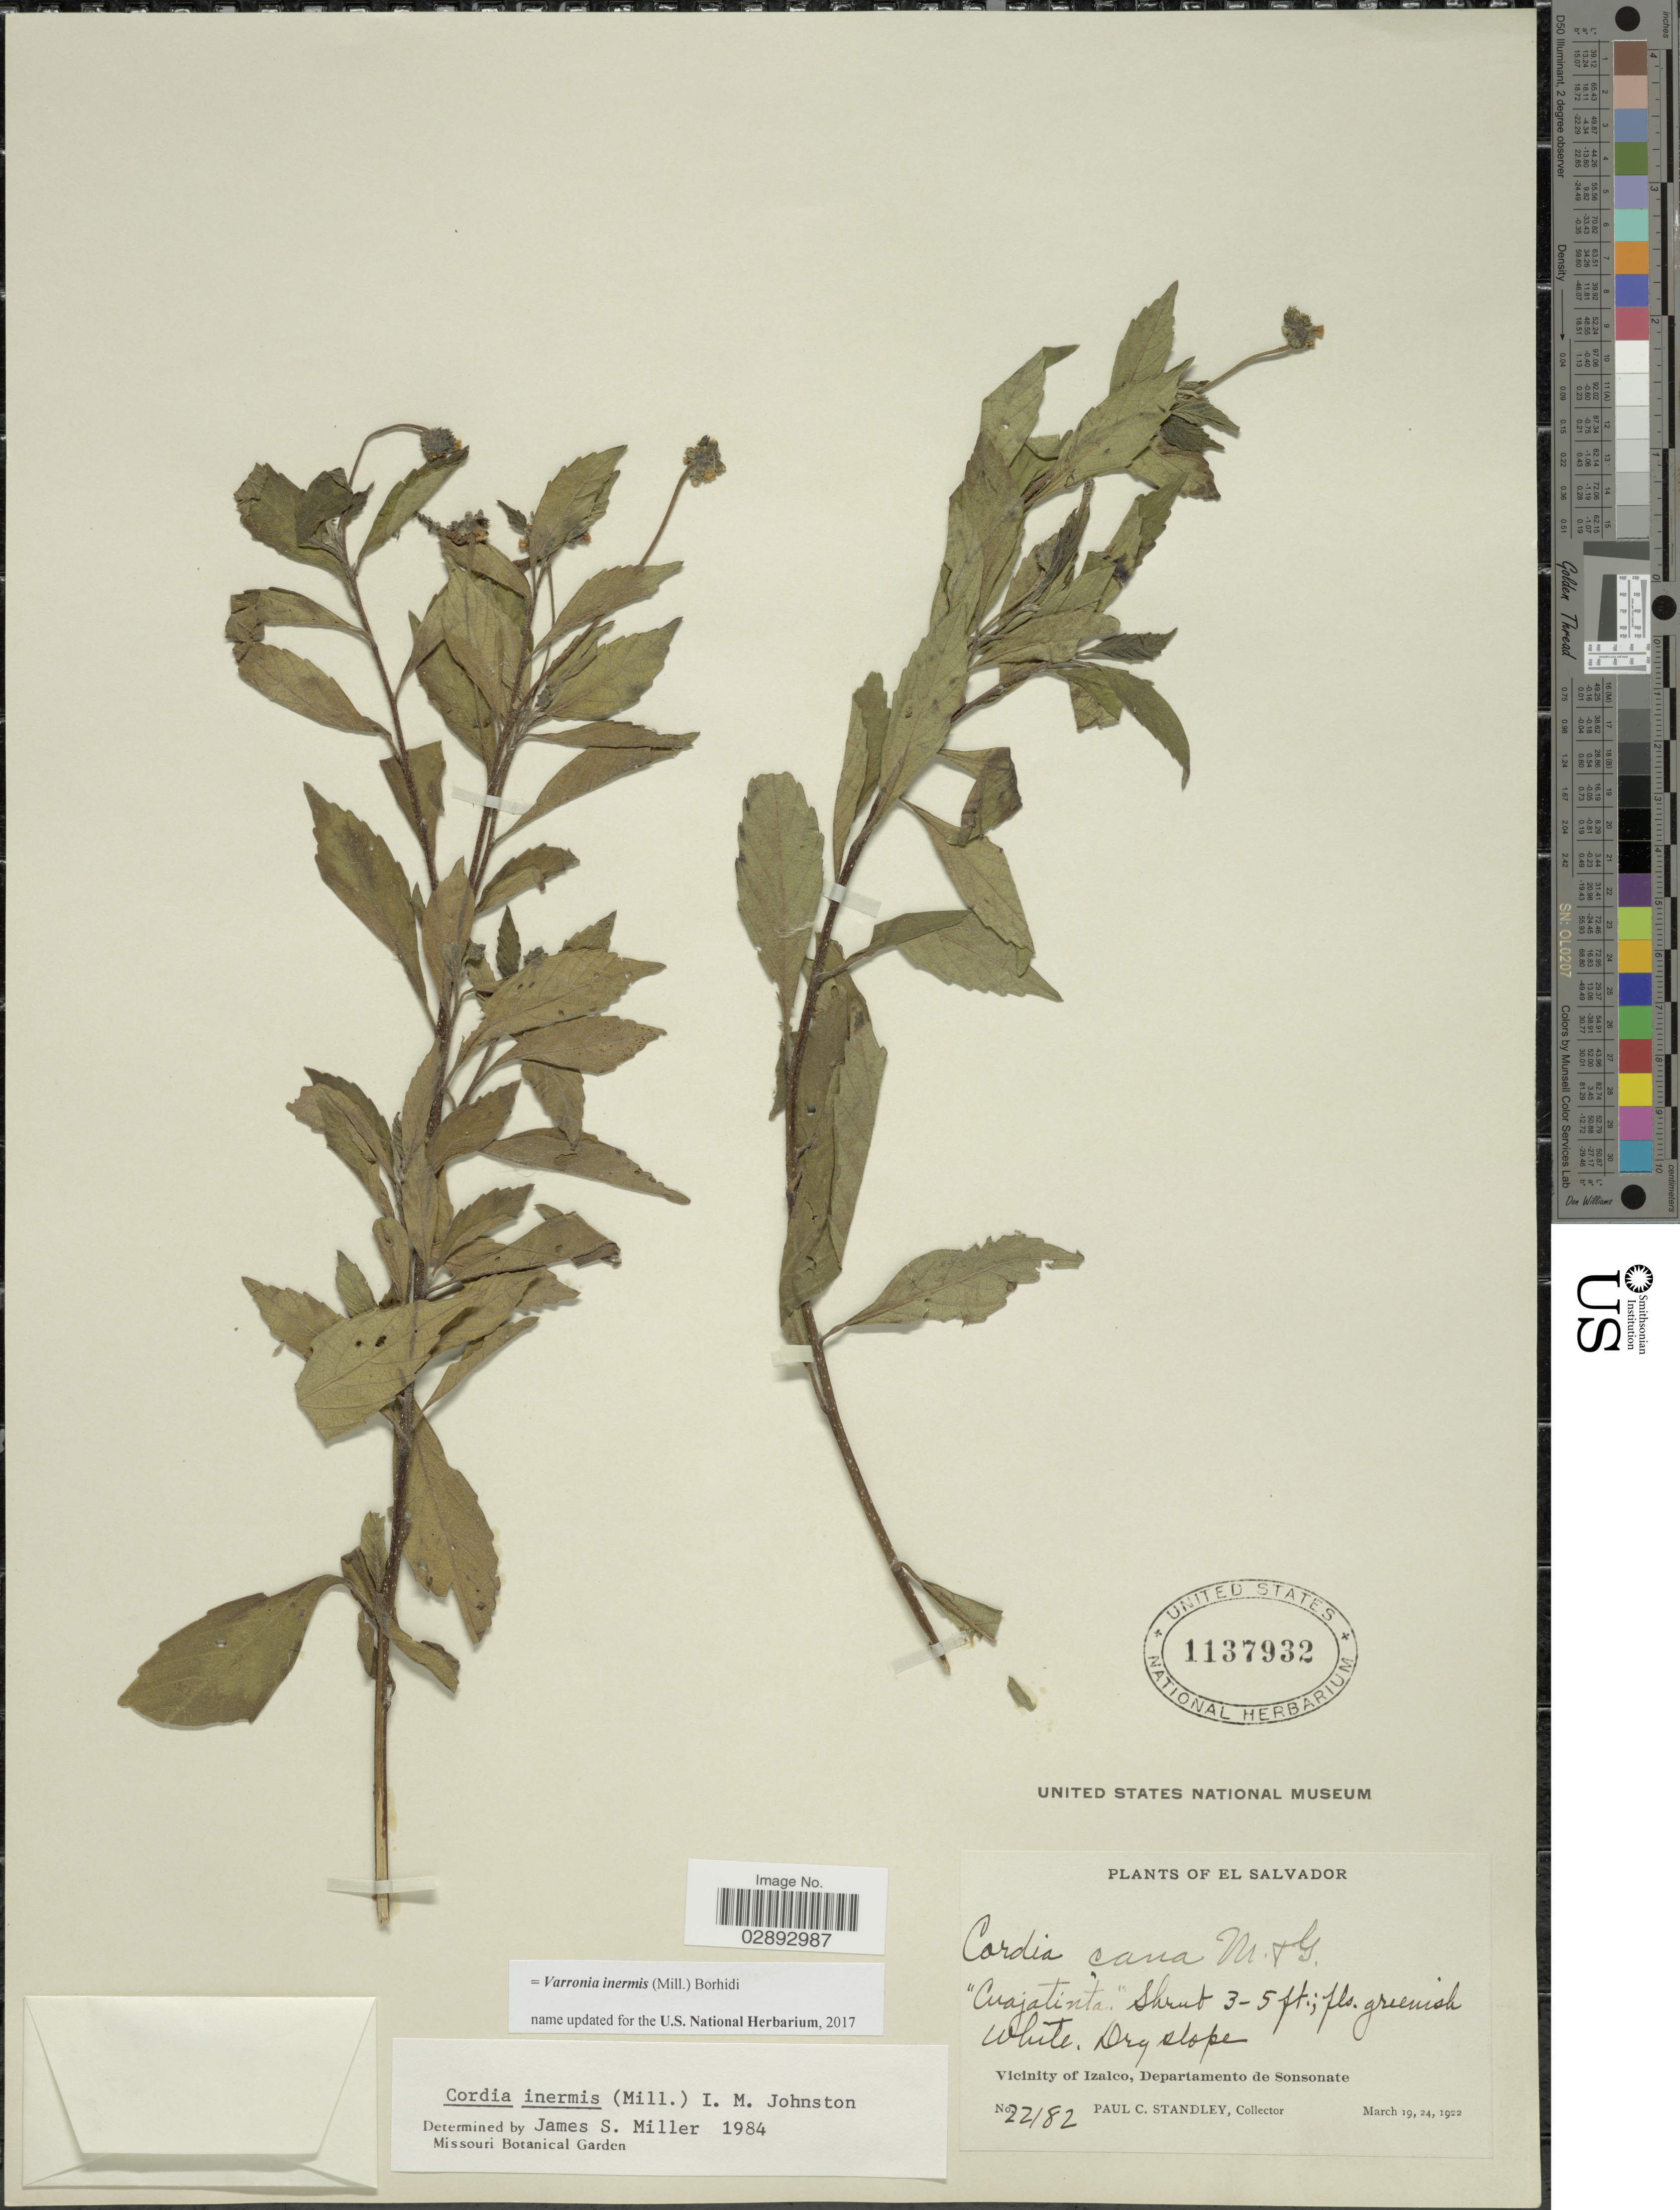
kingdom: Plantae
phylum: Tracheophyta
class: Magnoliopsida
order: Boraginales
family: Cordiaceae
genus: Varronia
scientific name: Varronia inermis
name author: (Mill.) Borhidi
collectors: P. C. Standley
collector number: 22182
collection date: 1922-03-19/1922-03-24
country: El Salvador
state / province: Sonsonate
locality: Vicinity of Izalco, Departamento de Sonsonate.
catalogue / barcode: US 1137932